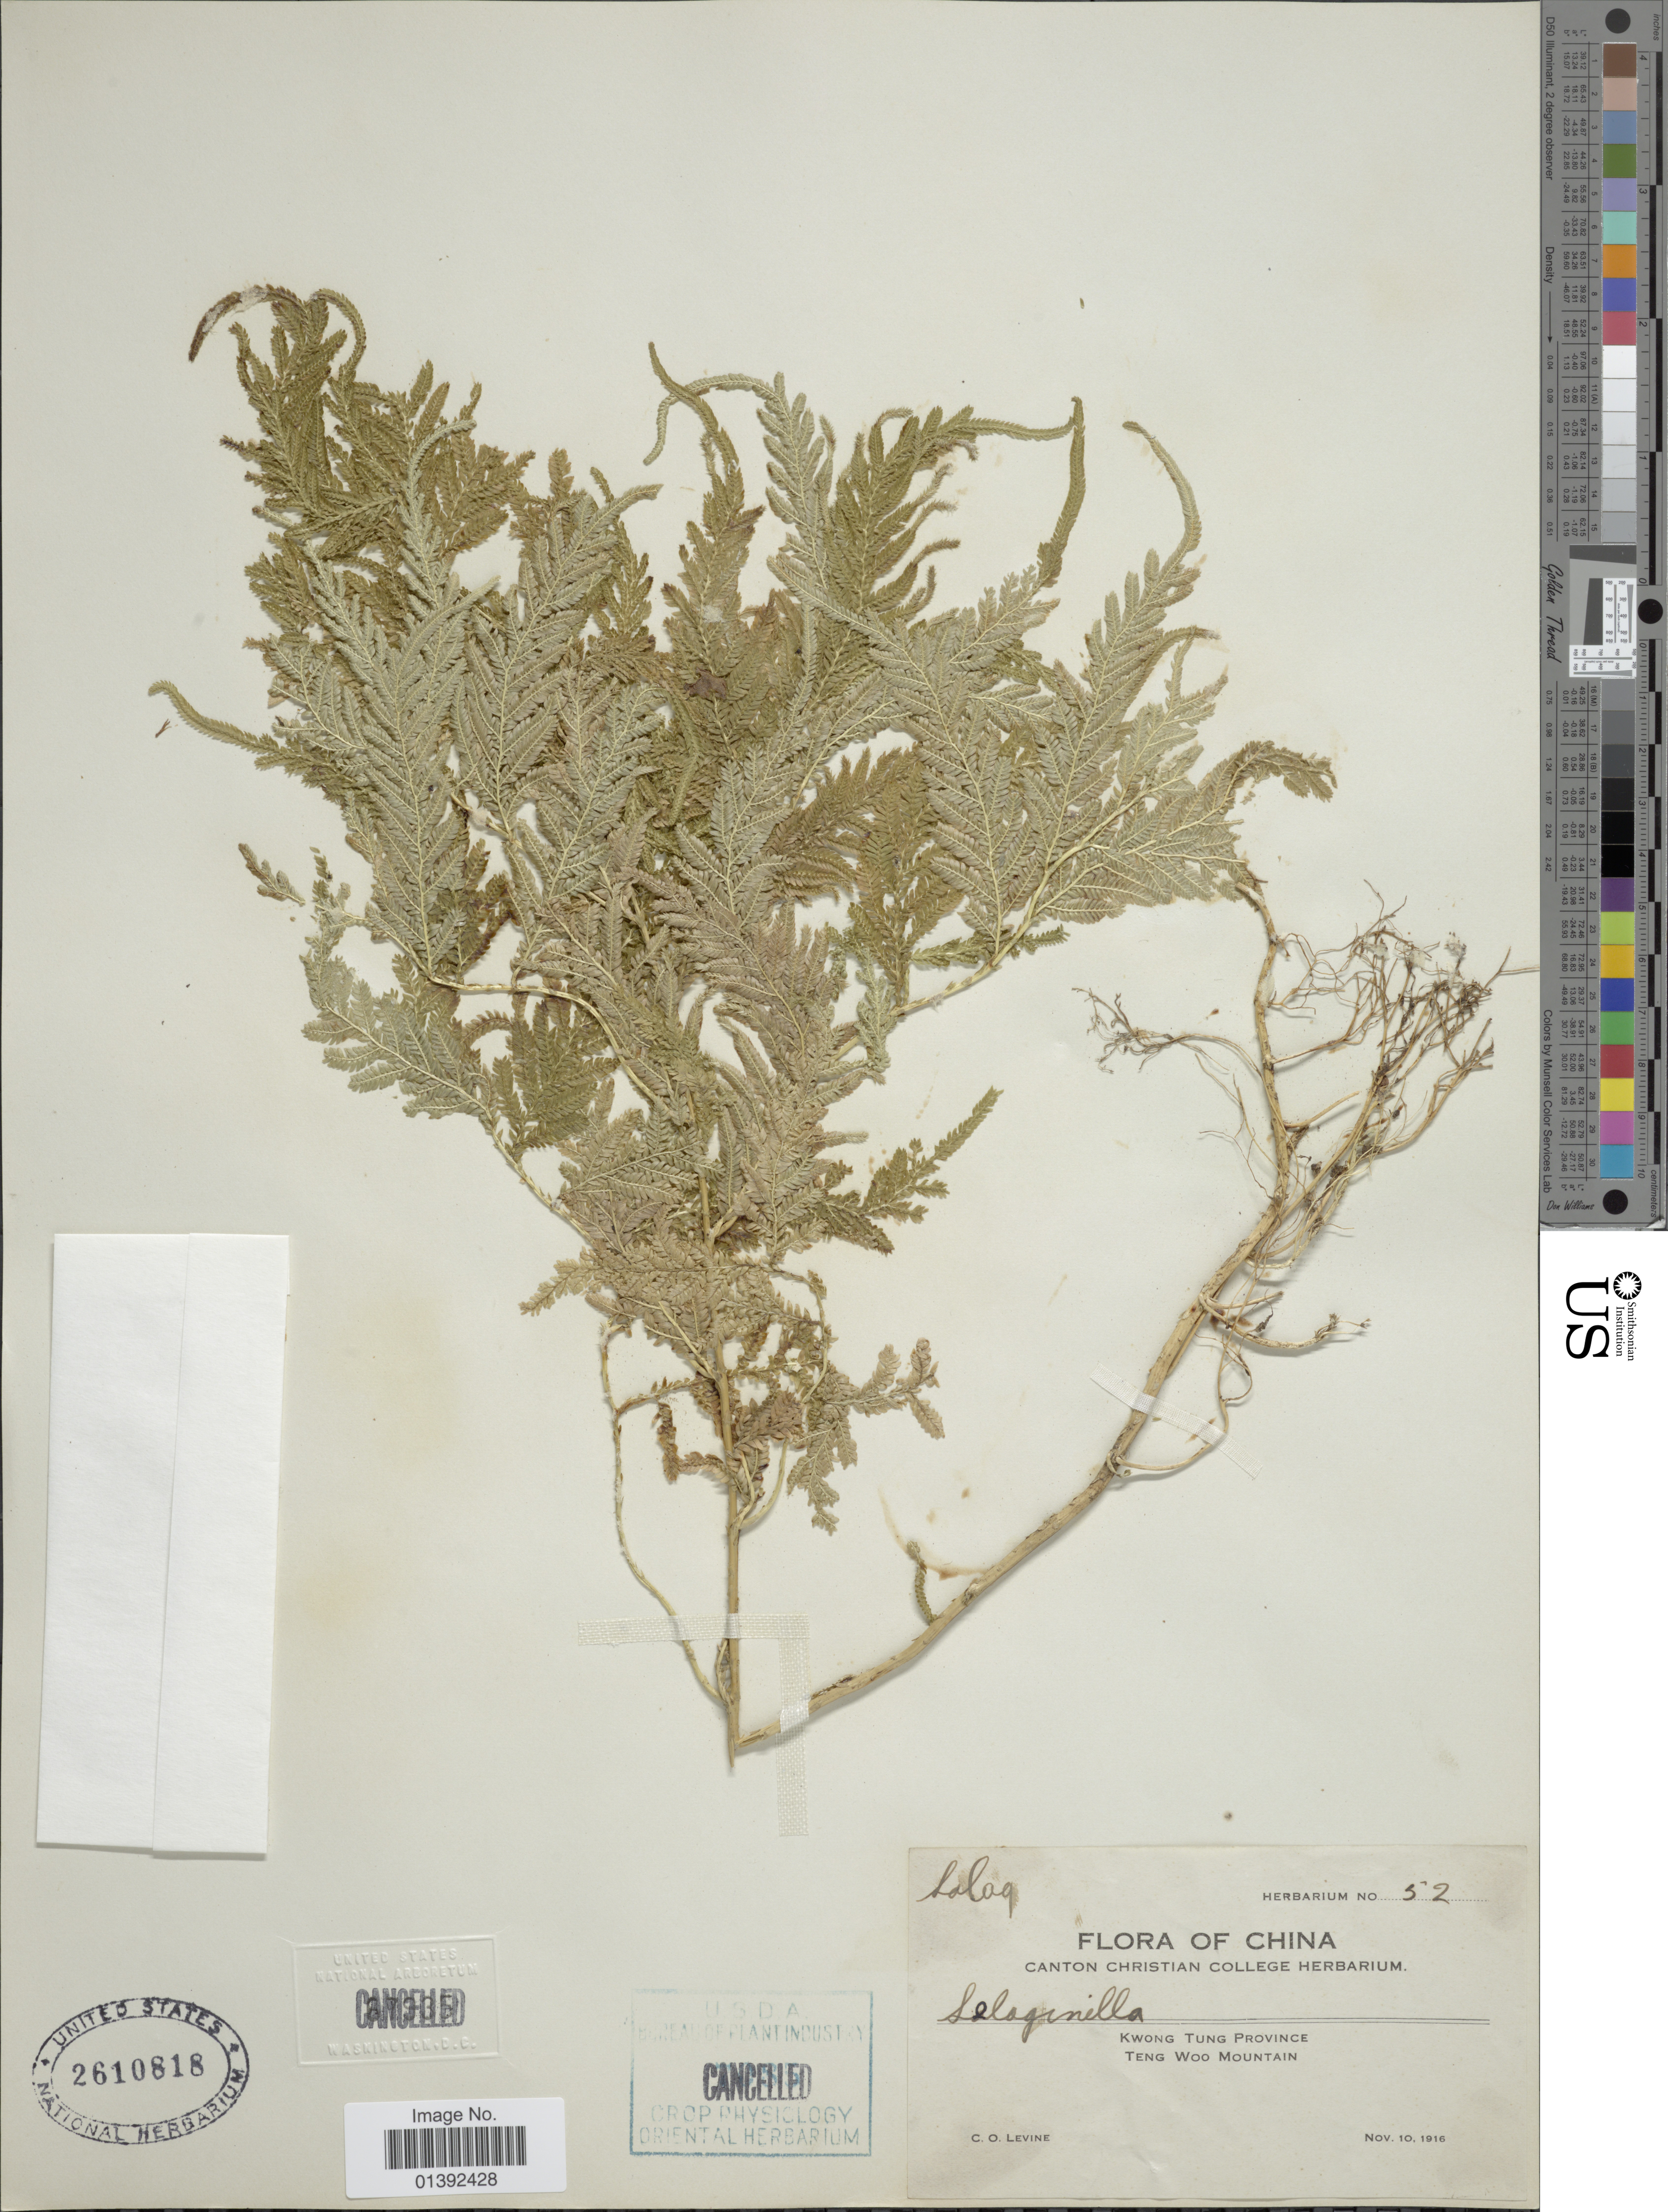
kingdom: Plantae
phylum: Tracheophyta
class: Lycopodiopsida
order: Selaginellales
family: Selaginellaceae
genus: Selaginella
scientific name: Selaginella sp.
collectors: C. O. Levine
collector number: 52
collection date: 1916-11-10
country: China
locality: Kwang Tung Province, Teng Woo Mountain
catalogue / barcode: US 2610818